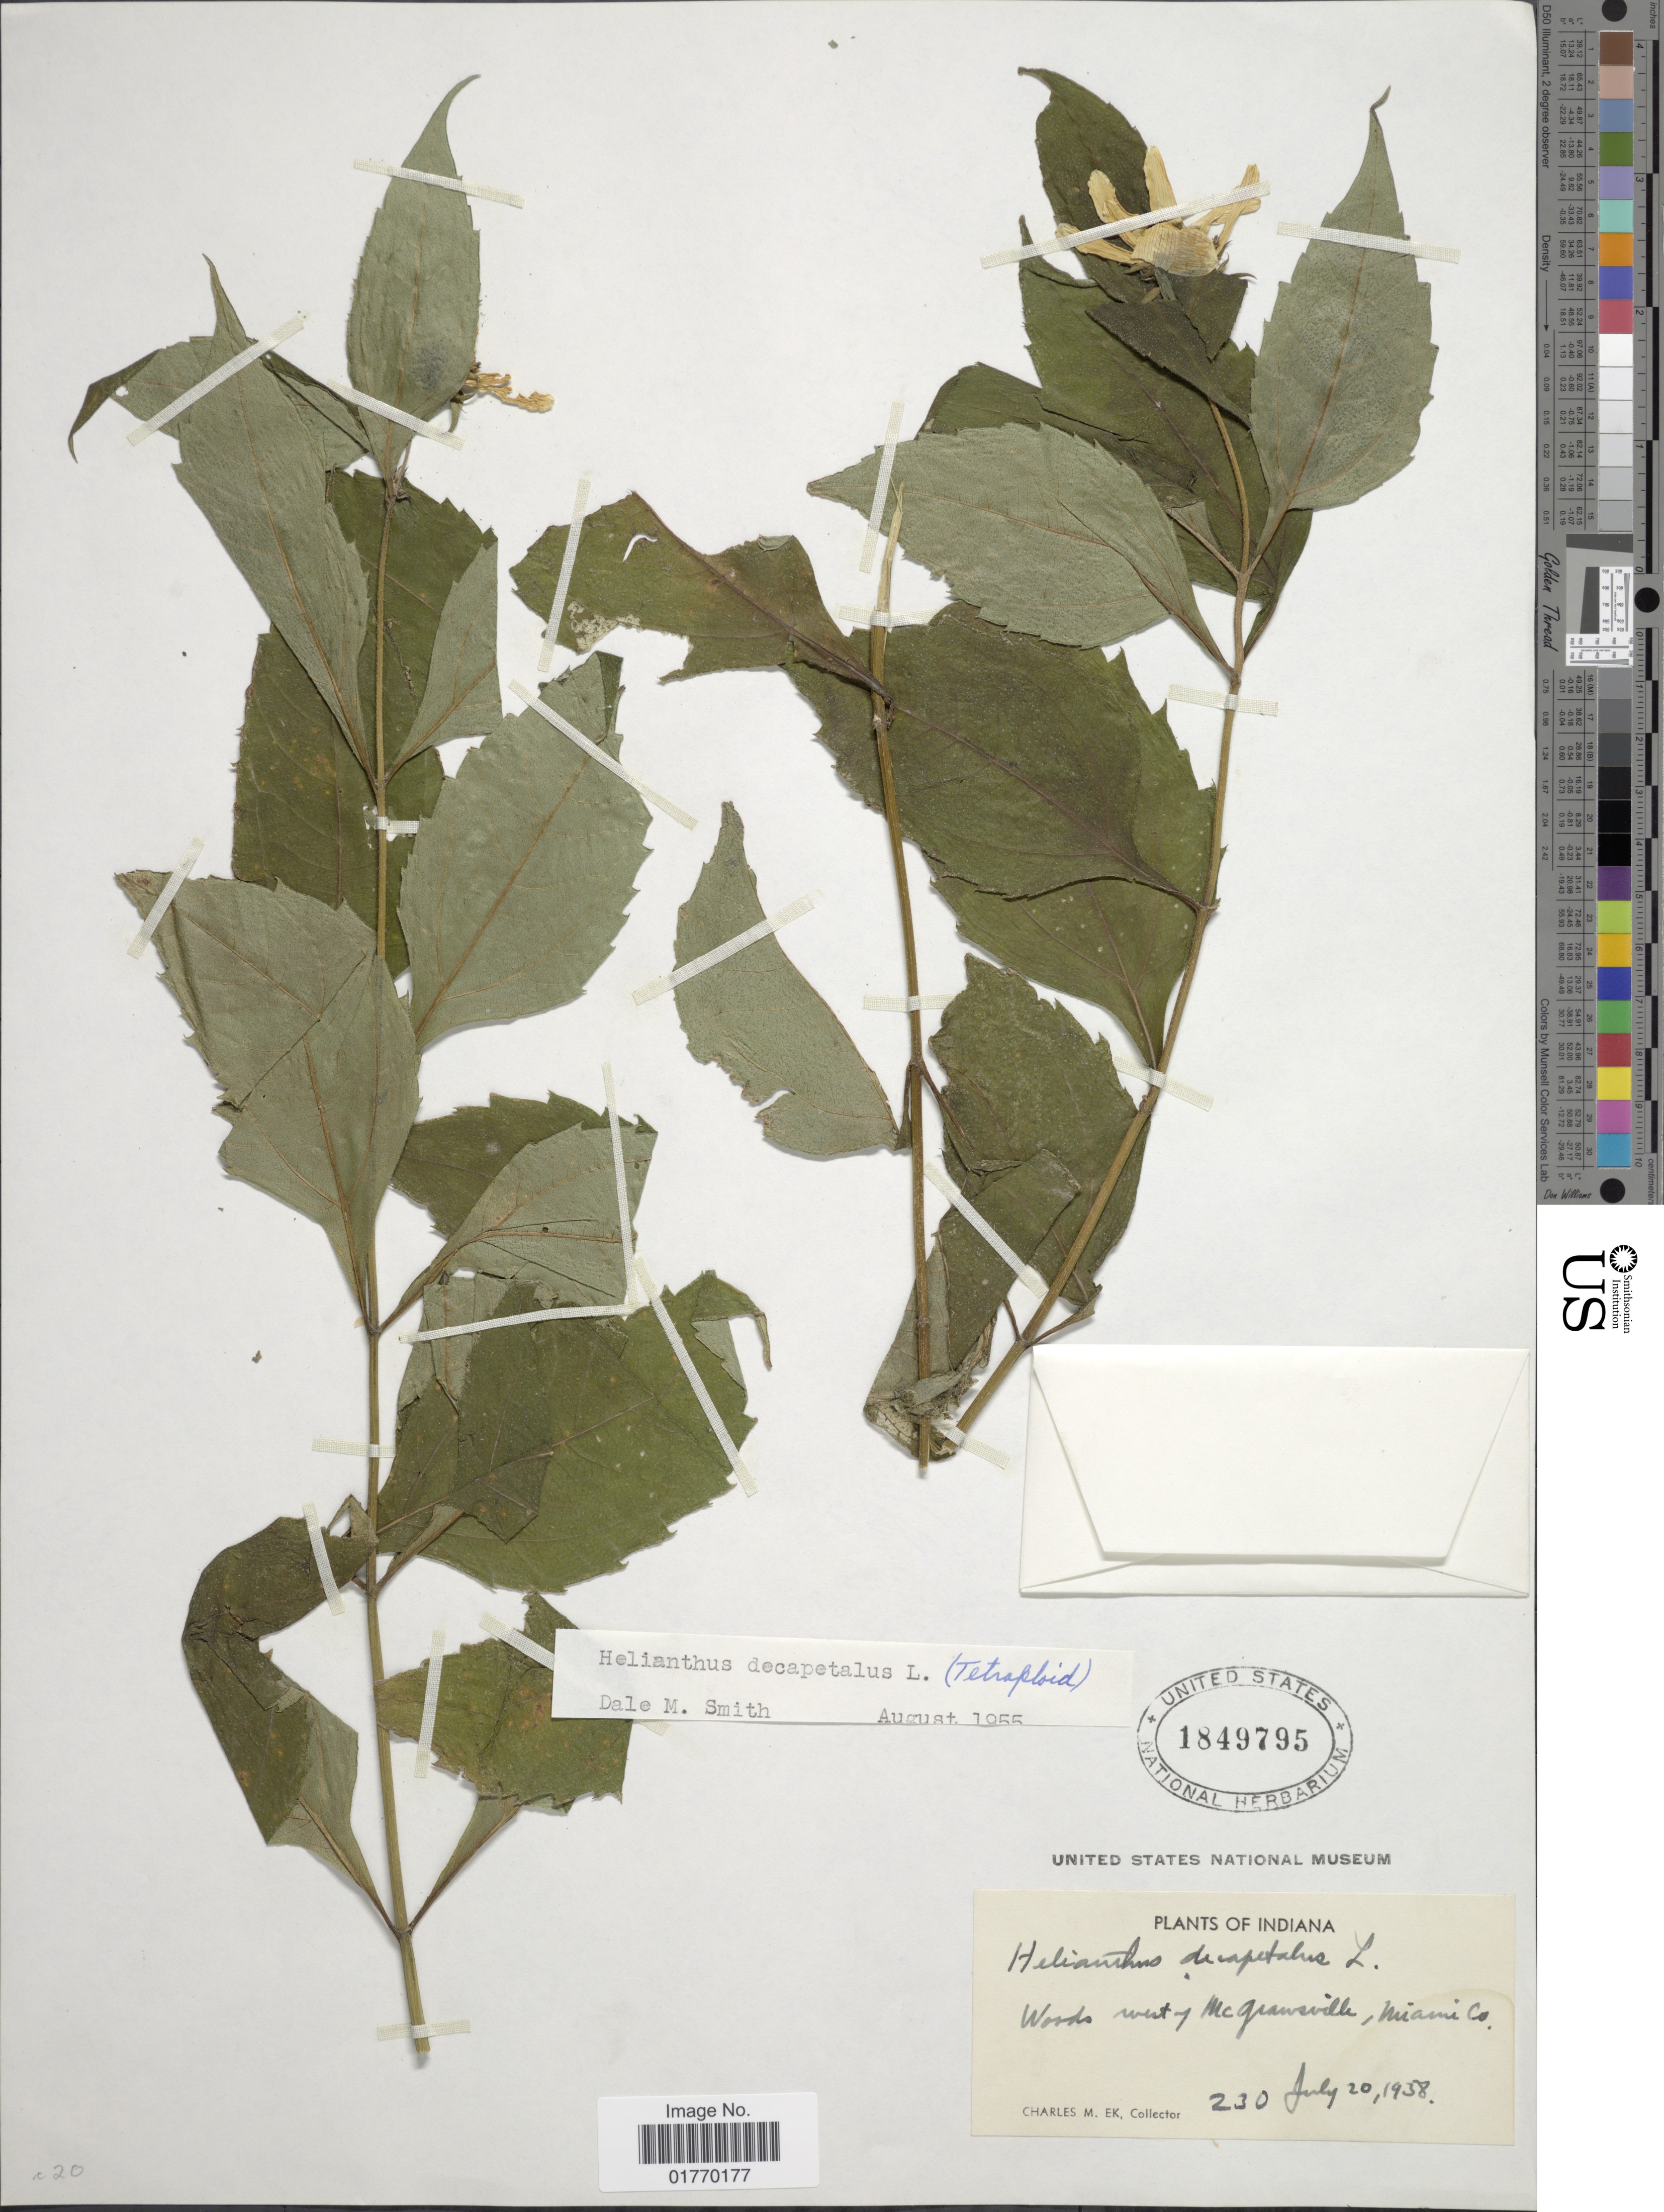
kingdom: Plantae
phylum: Tracheophyta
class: Magnoliopsida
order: Asterales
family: Asteraceae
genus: Helianthus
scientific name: Helianthus decapetalus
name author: L.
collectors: C. Ek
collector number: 230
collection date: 1958-07-20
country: United States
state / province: Indiana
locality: Words west of McGransville, Miami Co.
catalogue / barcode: US 1849795